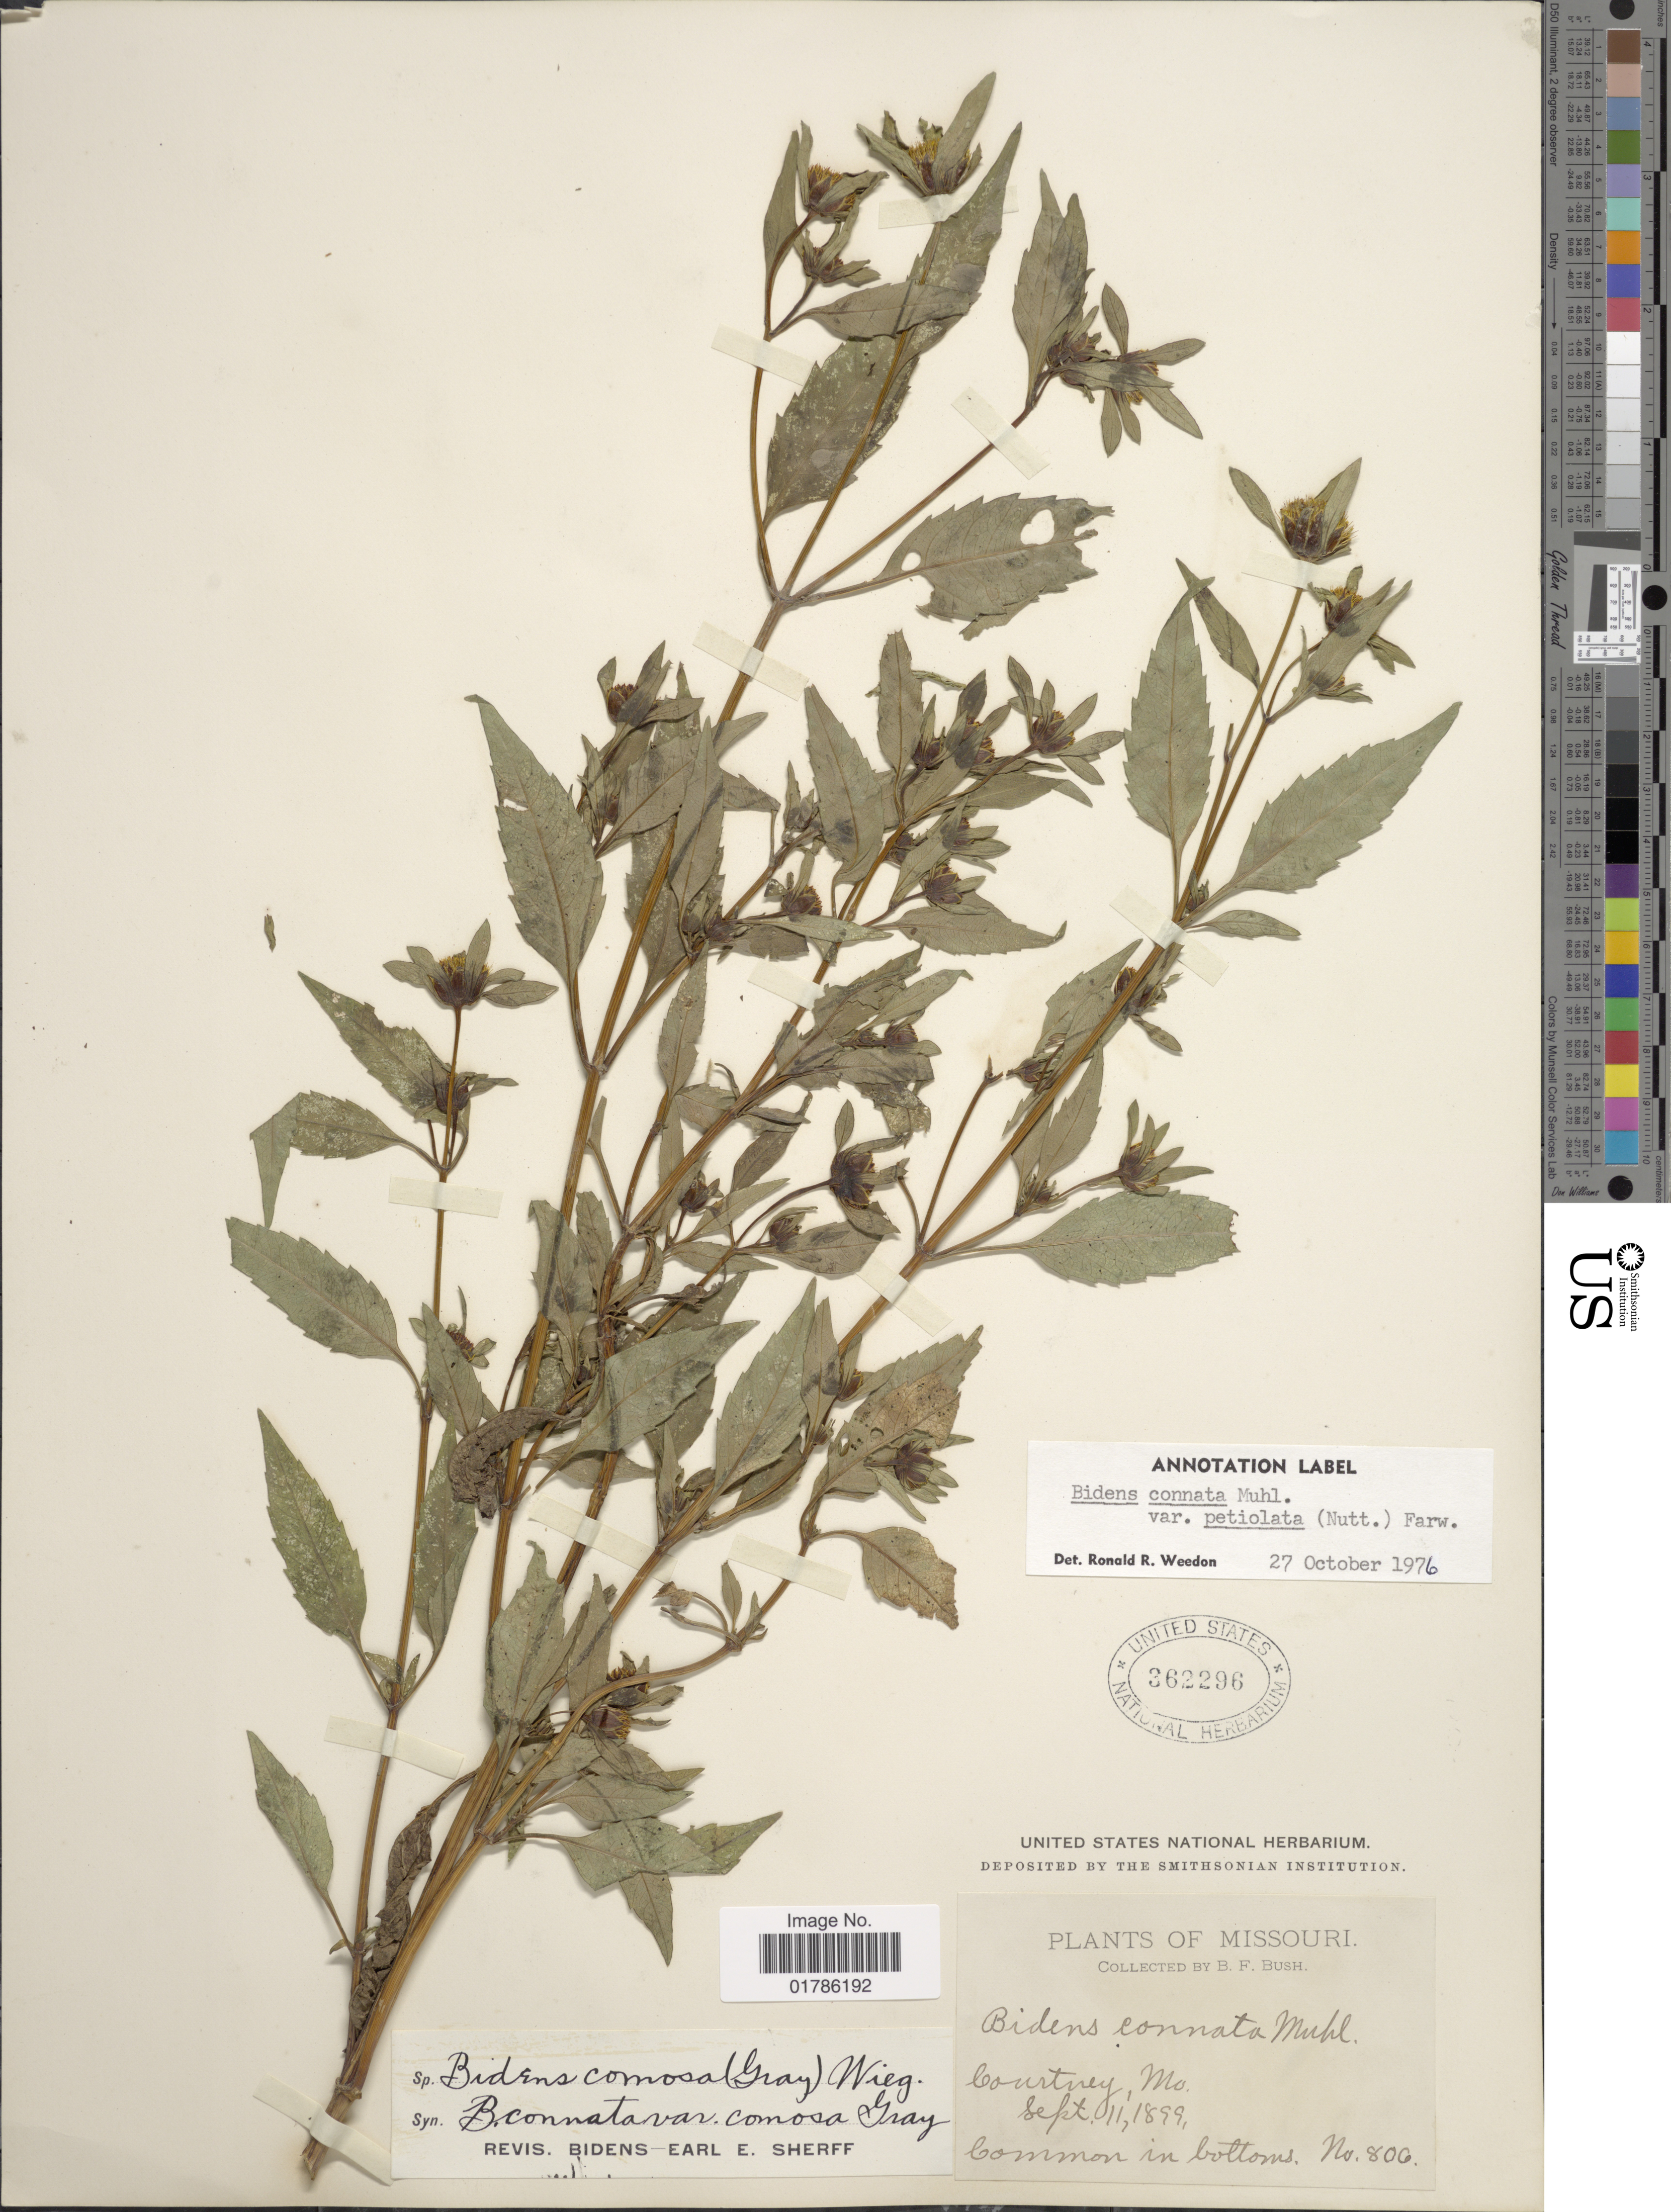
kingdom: Plantae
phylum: Tracheophyta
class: Magnoliopsida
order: Asterales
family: Asteraceae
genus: Bidens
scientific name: Bidens connata var. petiolata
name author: (Nutt.) Farw.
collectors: B. F. Bush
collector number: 806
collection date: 1899-09-11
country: United States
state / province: Missouri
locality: Courtney, Mo.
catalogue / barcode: US 362296